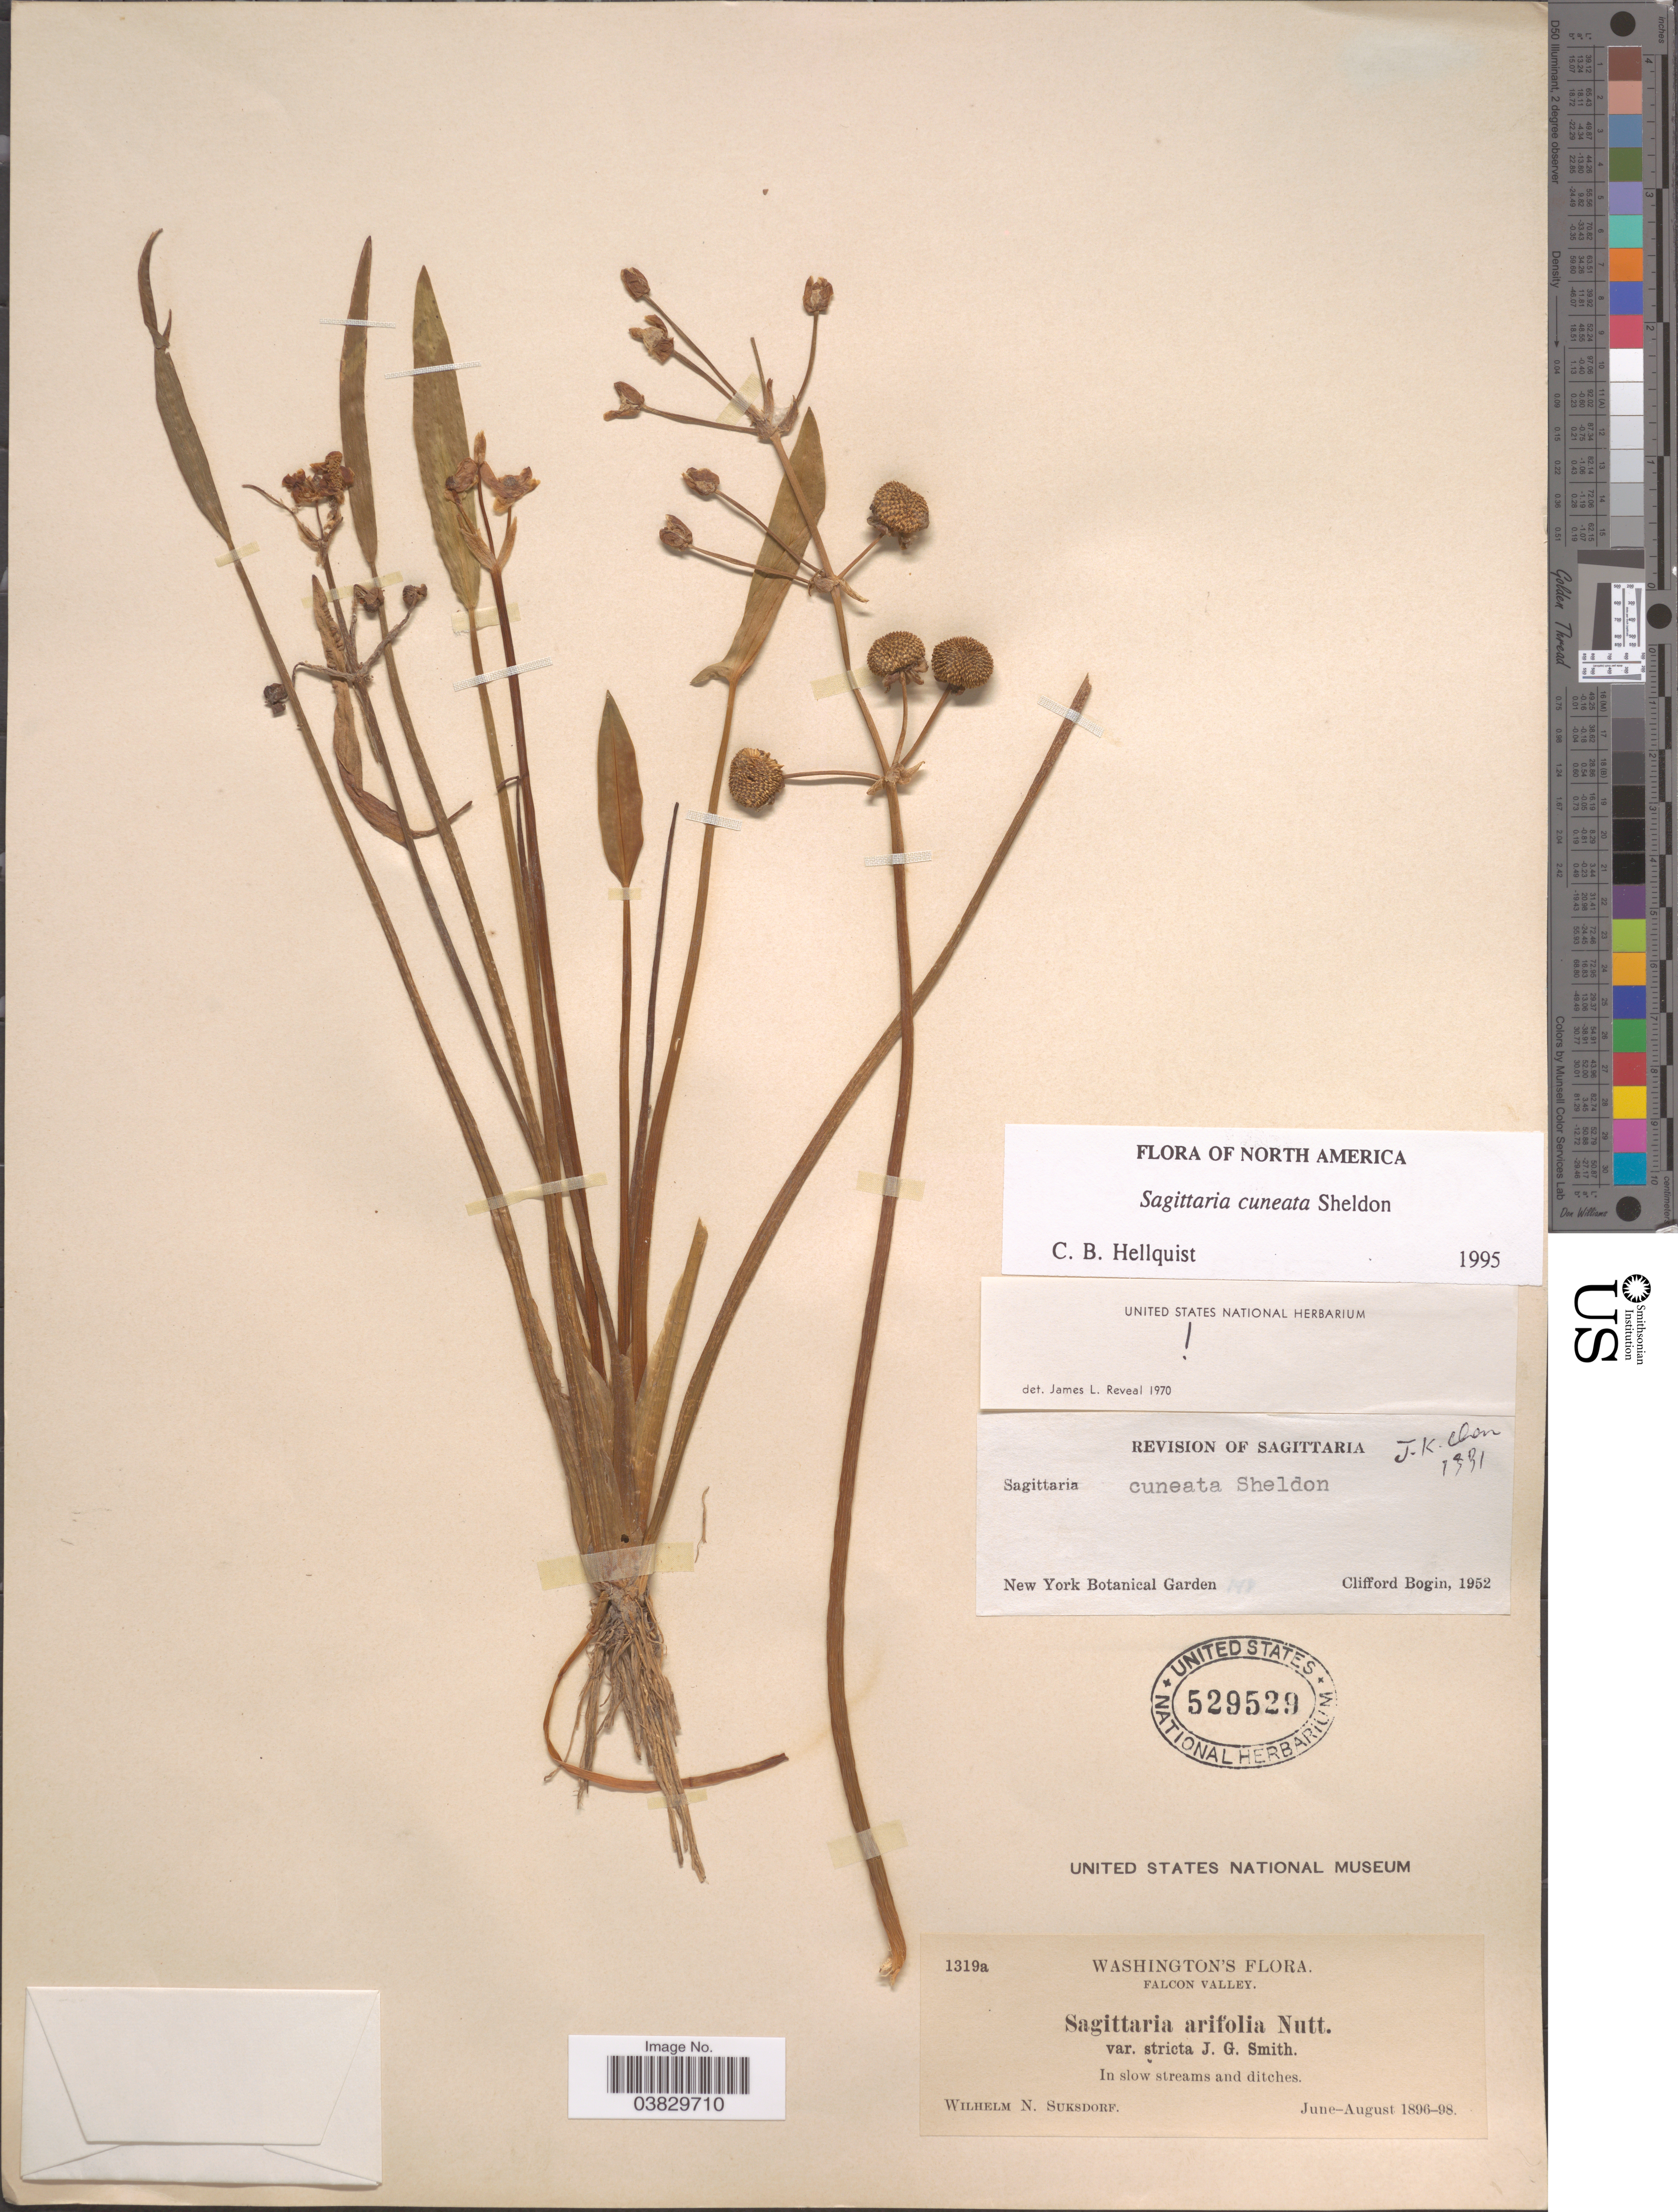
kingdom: Plantae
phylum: Tracheophyta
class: Liliopsida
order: Alismatales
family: Alismataceae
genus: Sagittaria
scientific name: Sagittaria cuneata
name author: E. Sheld.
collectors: W. N. Suksdorf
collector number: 1319a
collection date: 1896-06/1898-08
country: United States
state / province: Washington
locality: Falcon Valley. In slow streams and ditches.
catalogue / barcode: US 529529